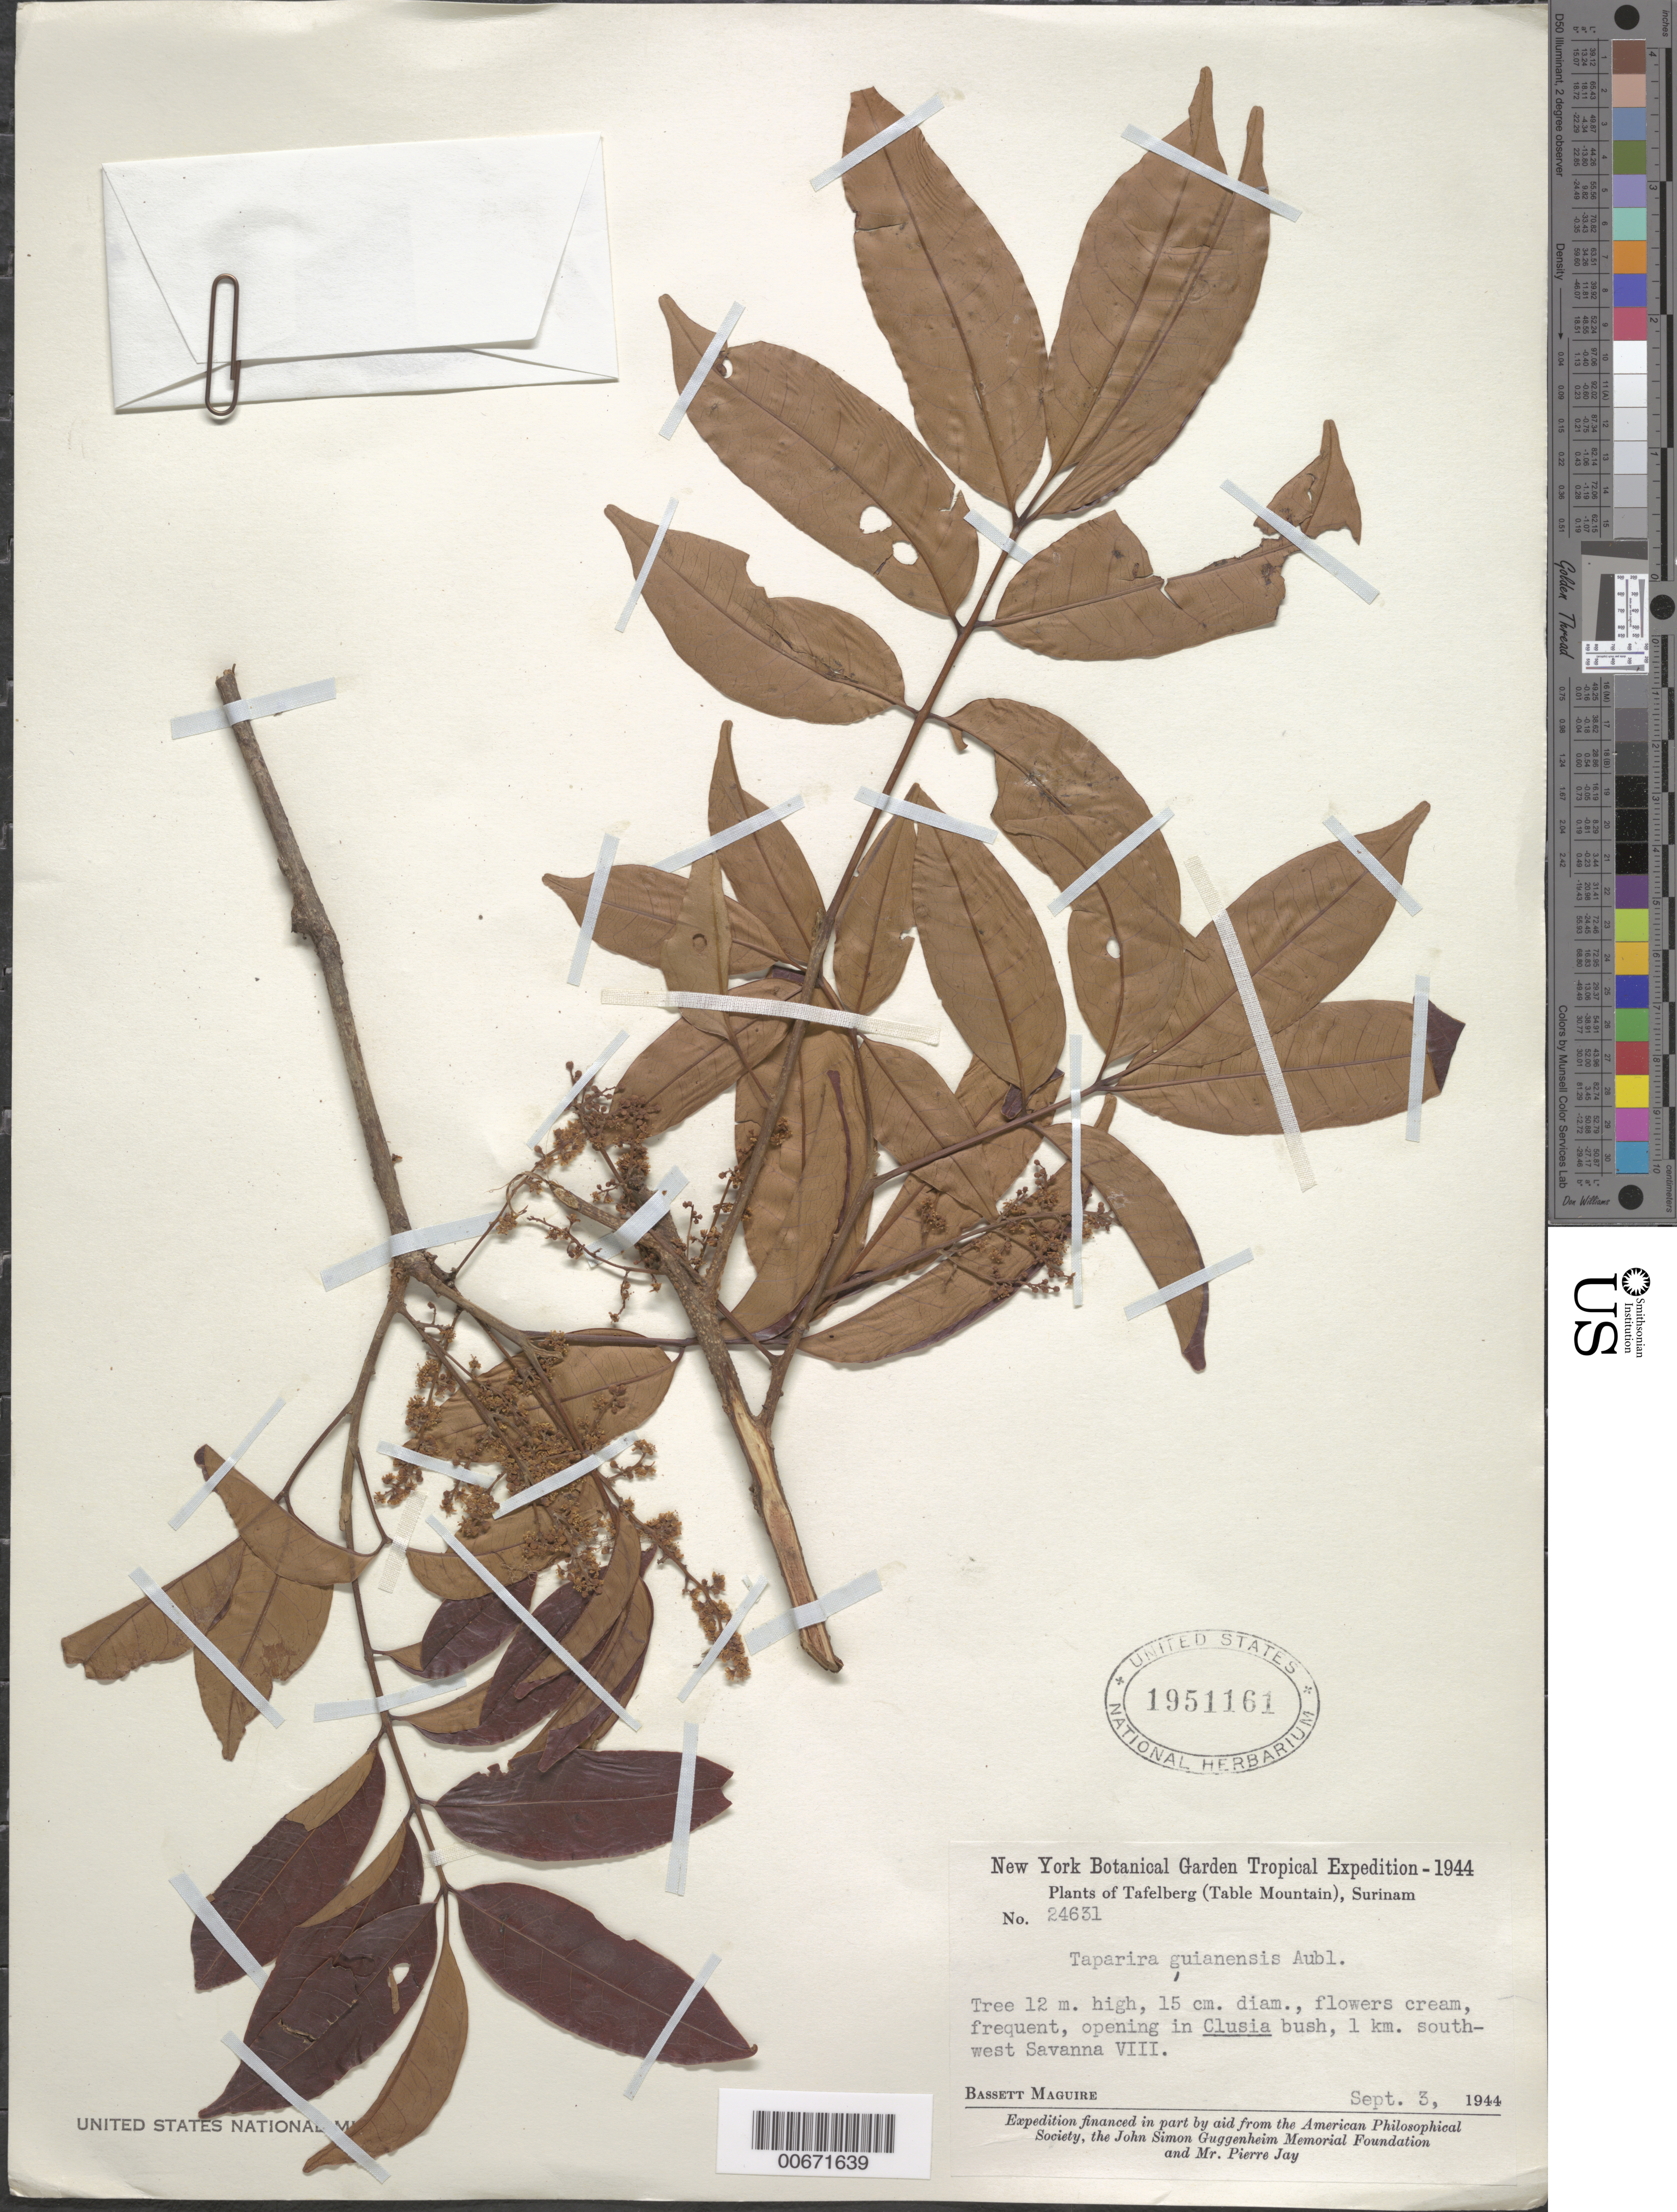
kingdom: Plantae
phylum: Tracheophyta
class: Magnoliopsida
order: Sapindales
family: Anacardiaceae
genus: Tapirira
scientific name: Tapirira guianensis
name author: Aubl.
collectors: B. Maguire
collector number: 24631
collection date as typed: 3-Sep-44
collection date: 1944-09-03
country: Suriname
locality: Tafelberg (Table Mountain), Savanna VIII, 1 km SW of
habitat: Opening in Clusia bush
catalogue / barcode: US 1951161